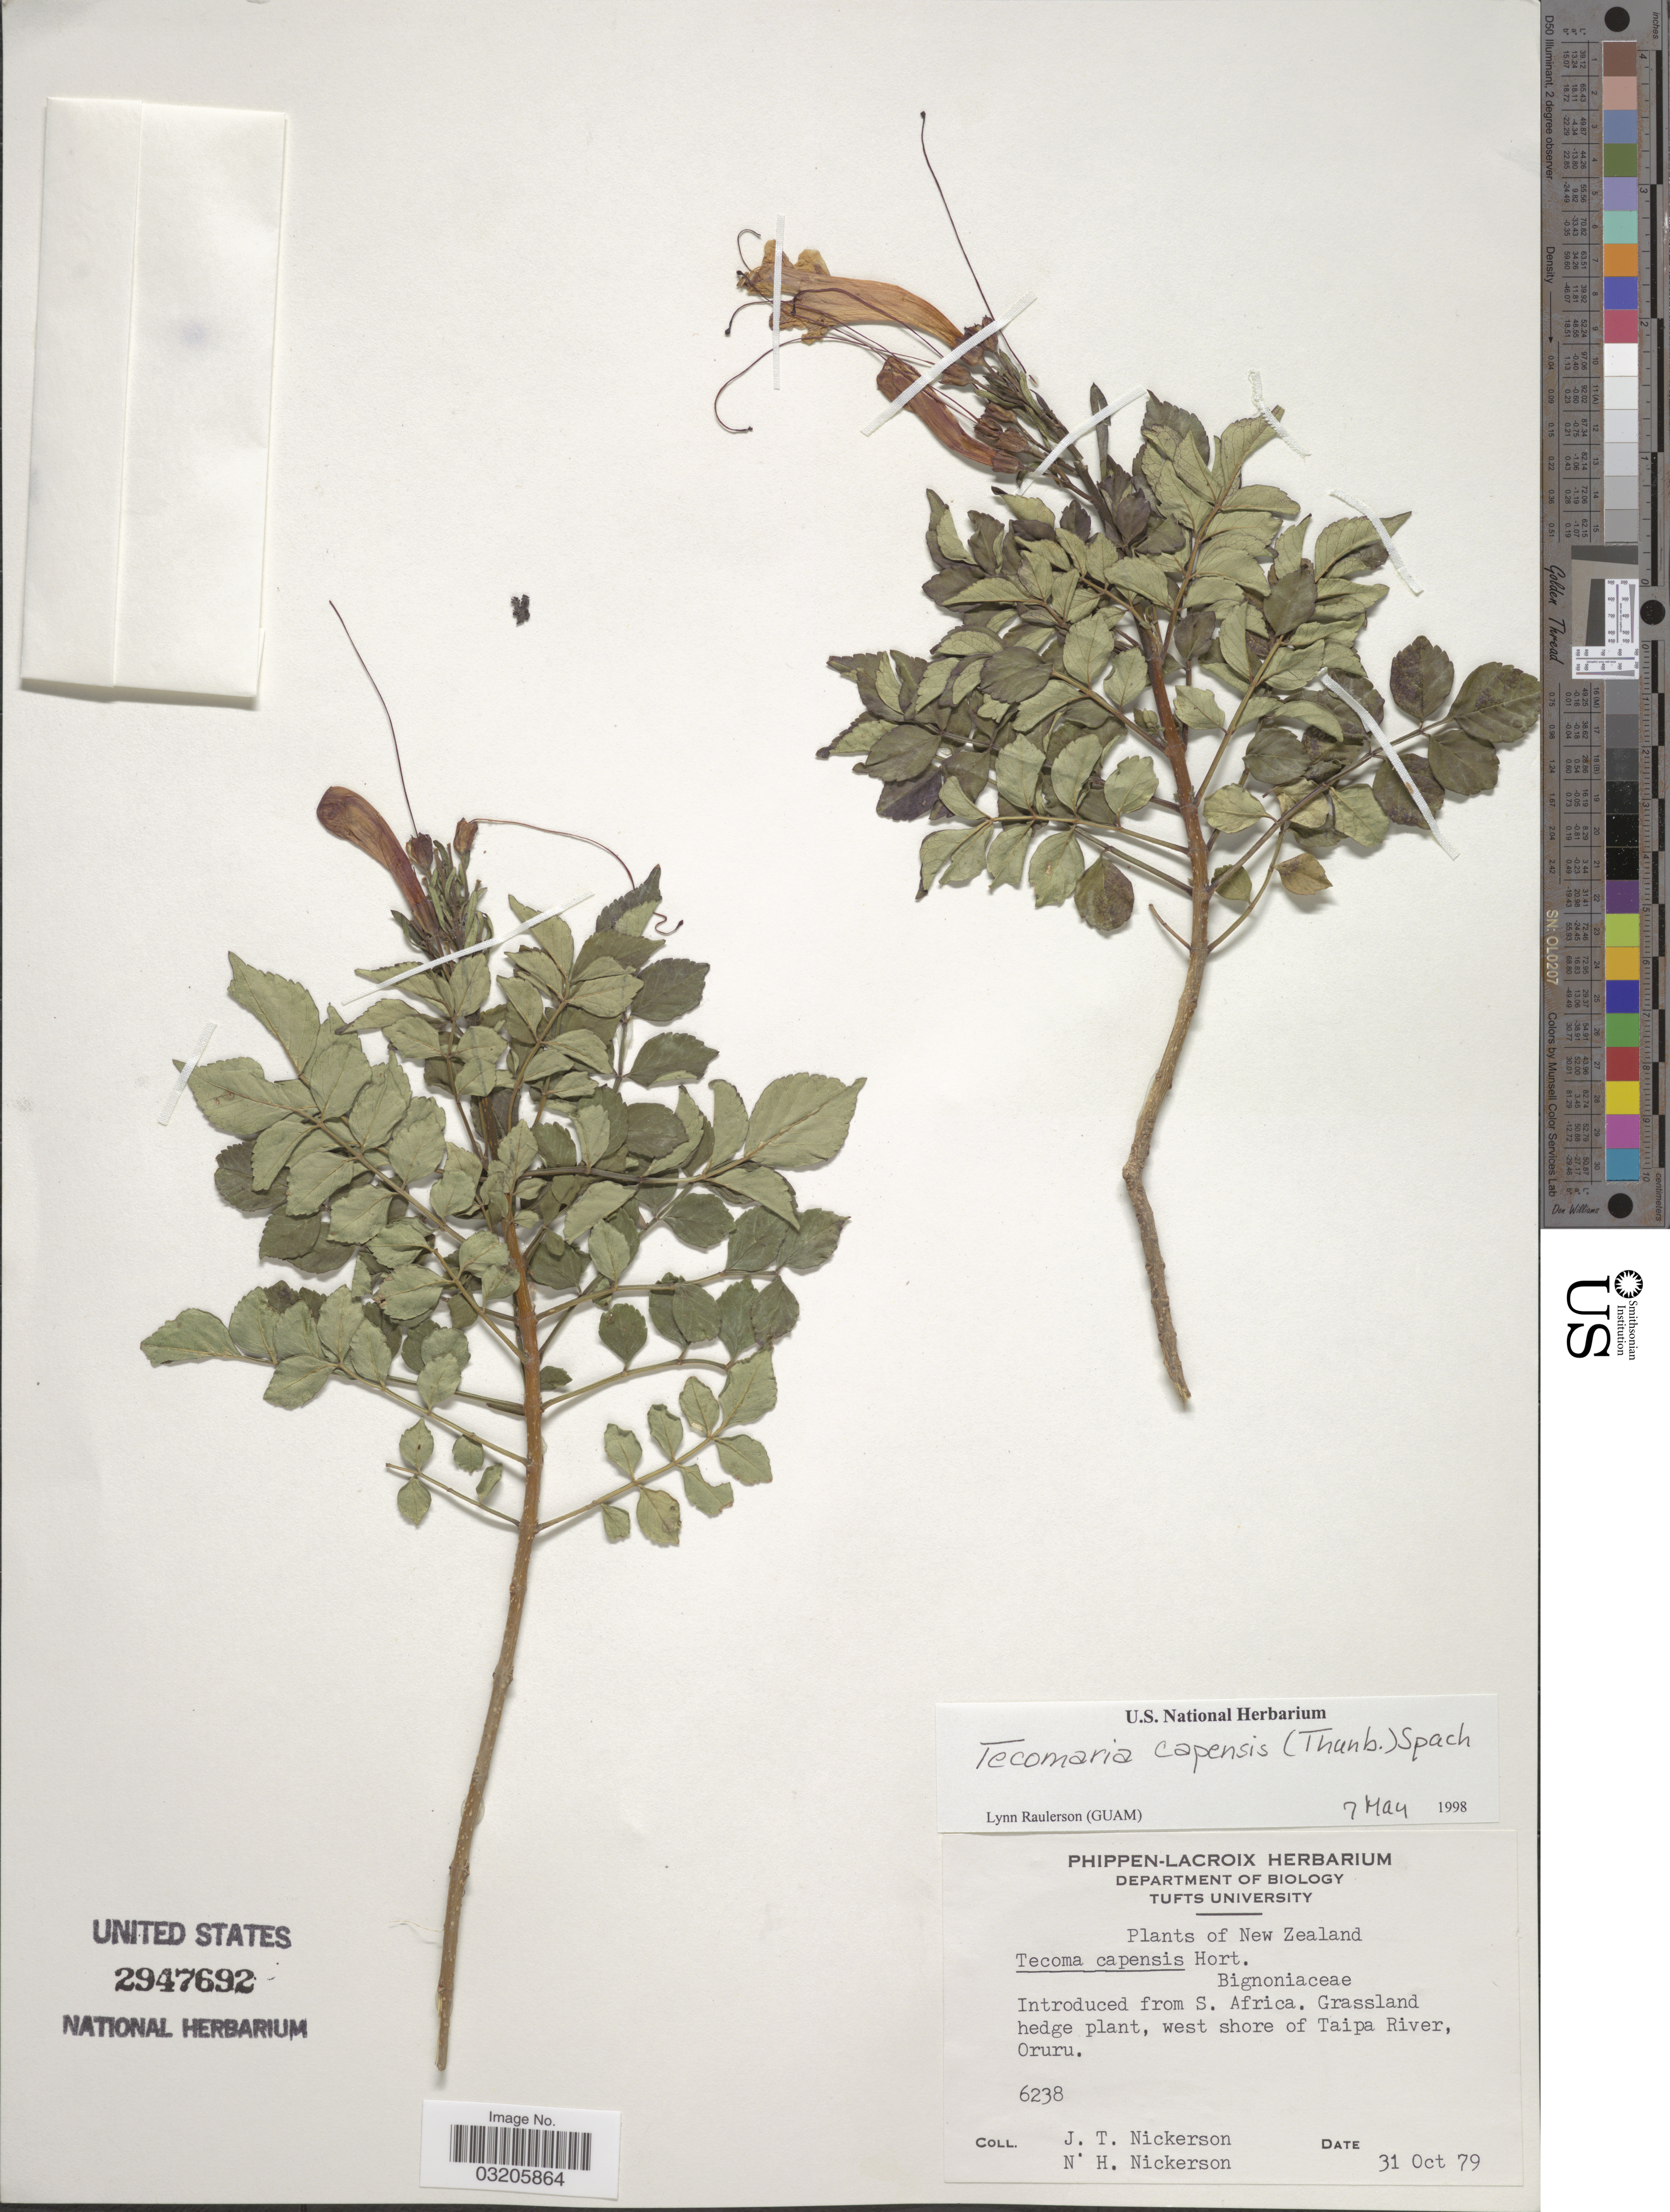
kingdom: Plantae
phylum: Tracheophyta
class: Magnoliopsida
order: Lamiales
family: Bignoniaceae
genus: Tecoma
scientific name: Tecoma capensis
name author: (Thunb.) Lindl.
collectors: J. Nickerson & N. Nickerson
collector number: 6238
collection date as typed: Transcribed d/m/y: 31/10/79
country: New Zealand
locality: Grassland hedge plant, west shore of Taipa River, Oruru.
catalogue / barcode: US 2947692